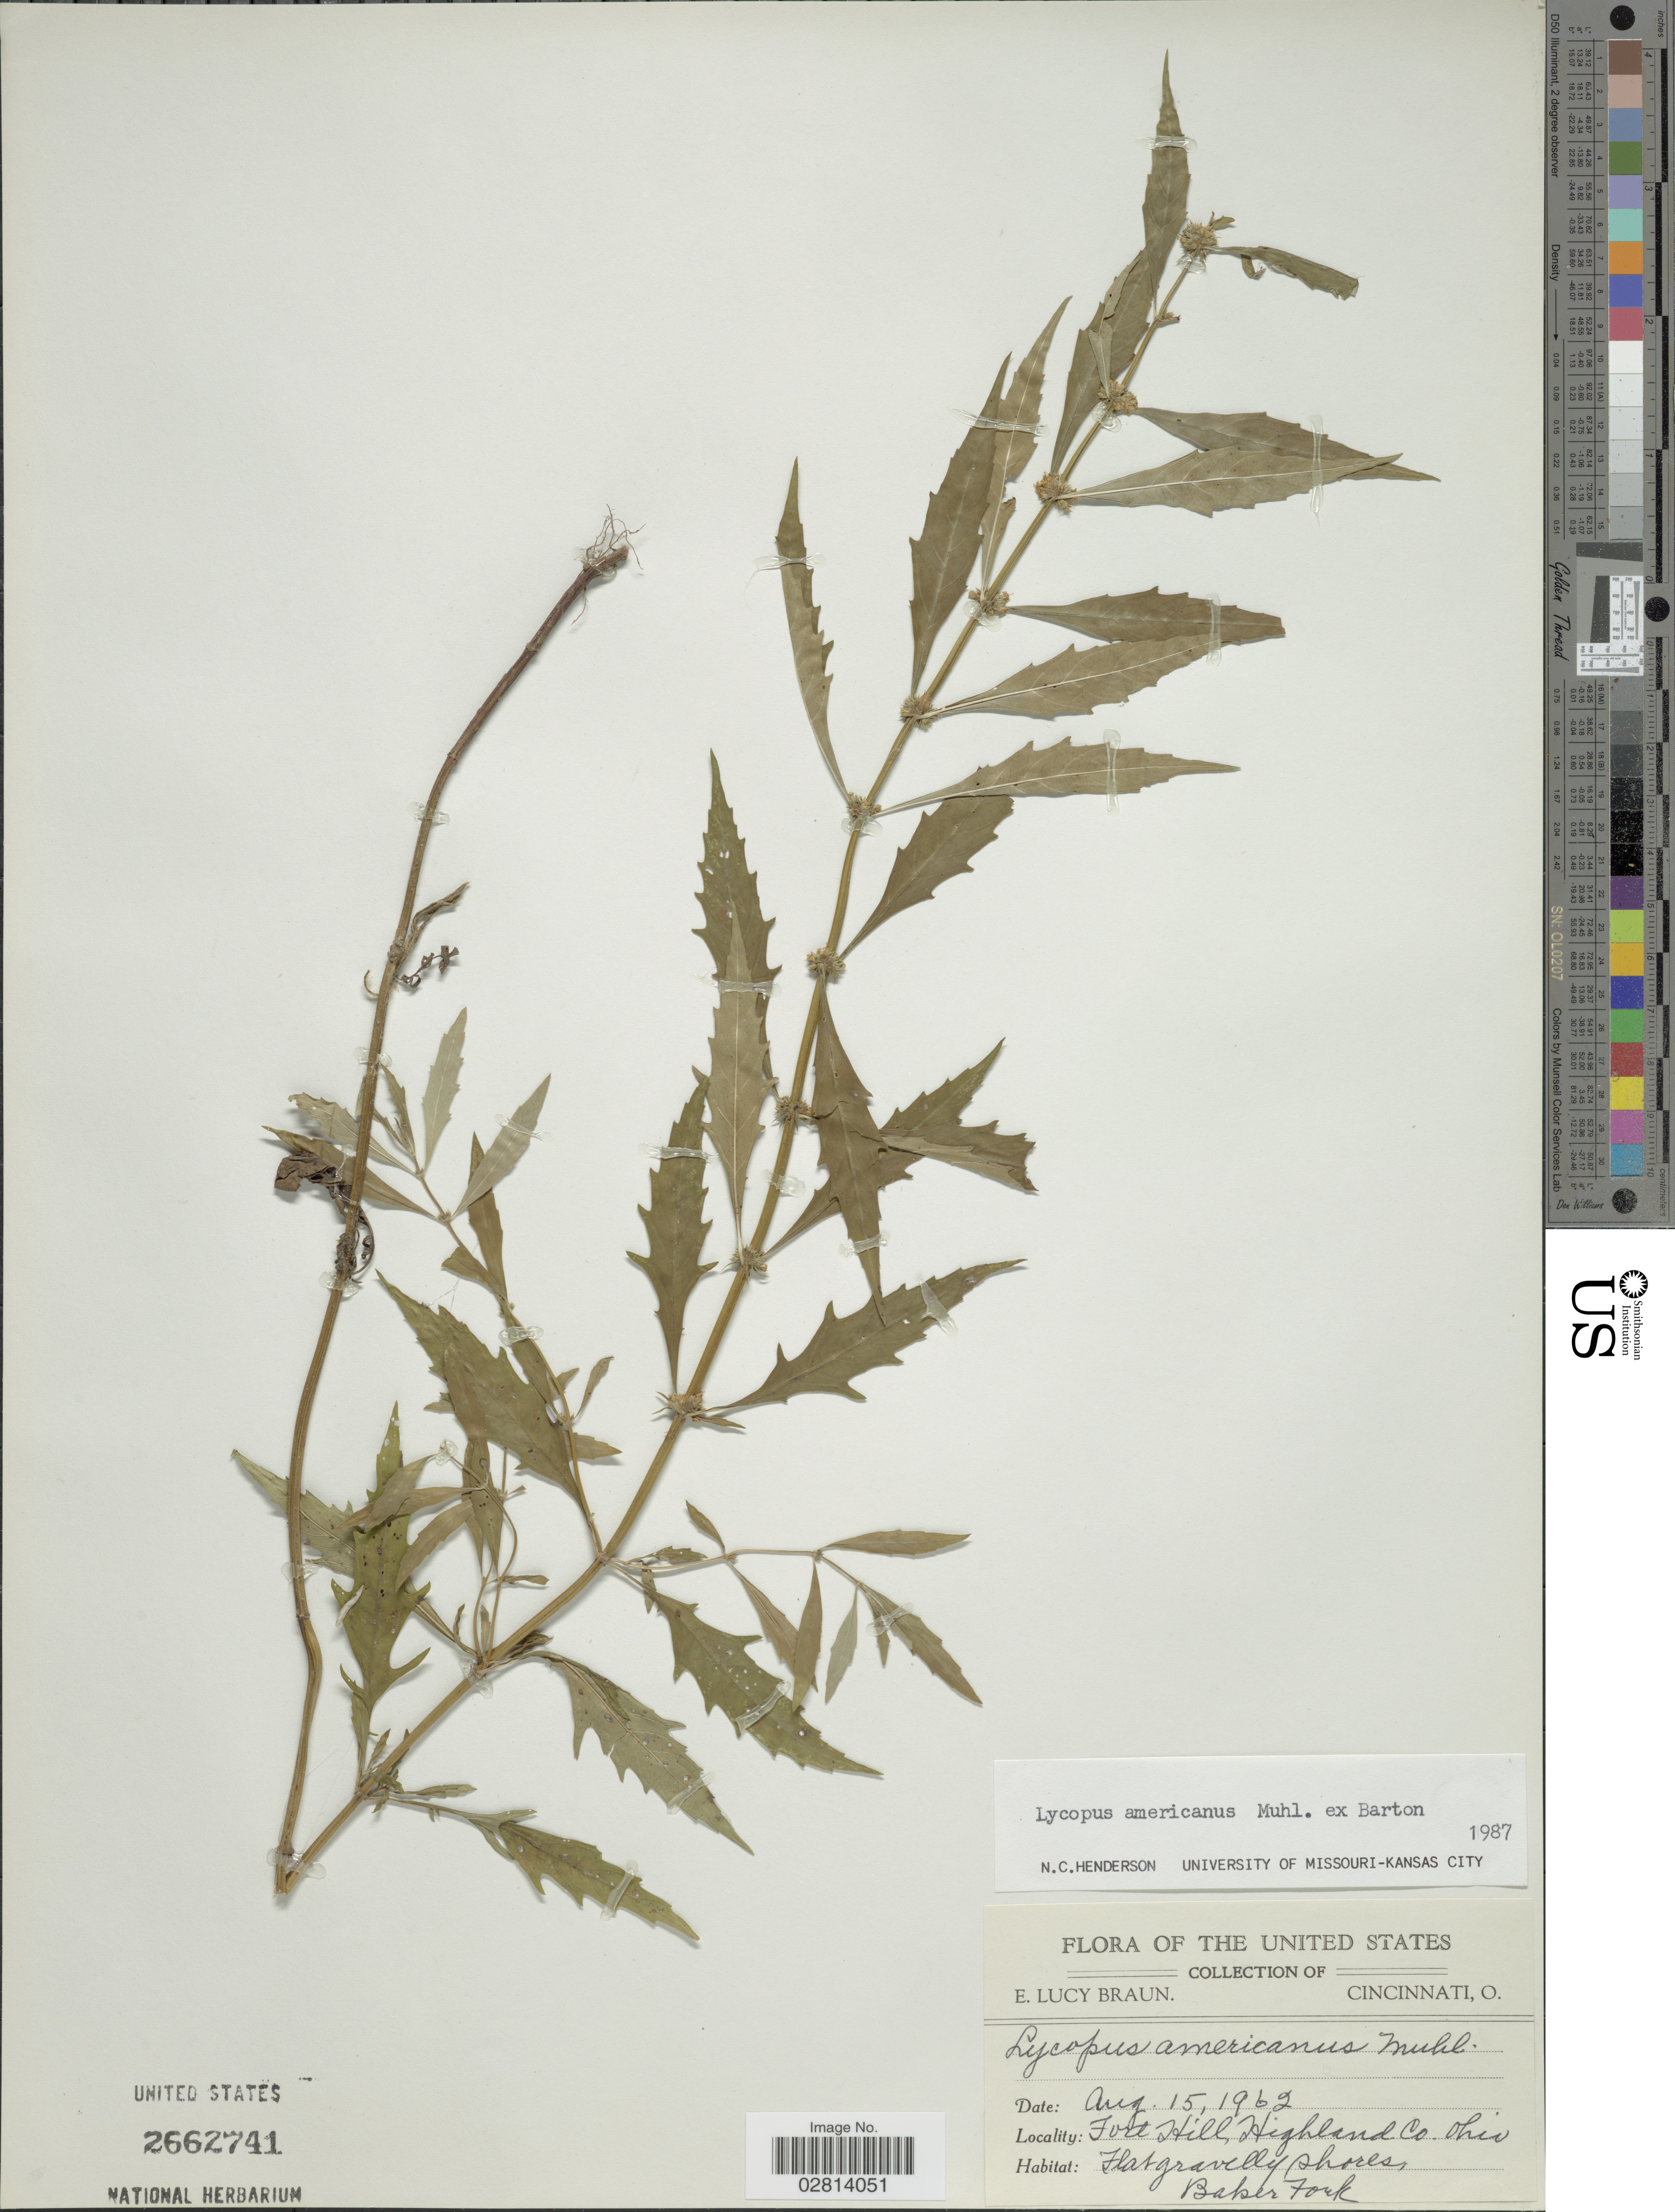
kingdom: Plantae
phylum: Tracheophyta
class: Magnoliopsida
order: Lamiales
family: Lamiaceae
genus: Lycopus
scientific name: Lycopus americanus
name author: Muhl. ex W.P.C. Barton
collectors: E. L. Braun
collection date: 1962-08-15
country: United States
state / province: Ohio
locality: Fort Hill, Highland Co., Ohio, Baker Fork.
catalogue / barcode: US 2662741